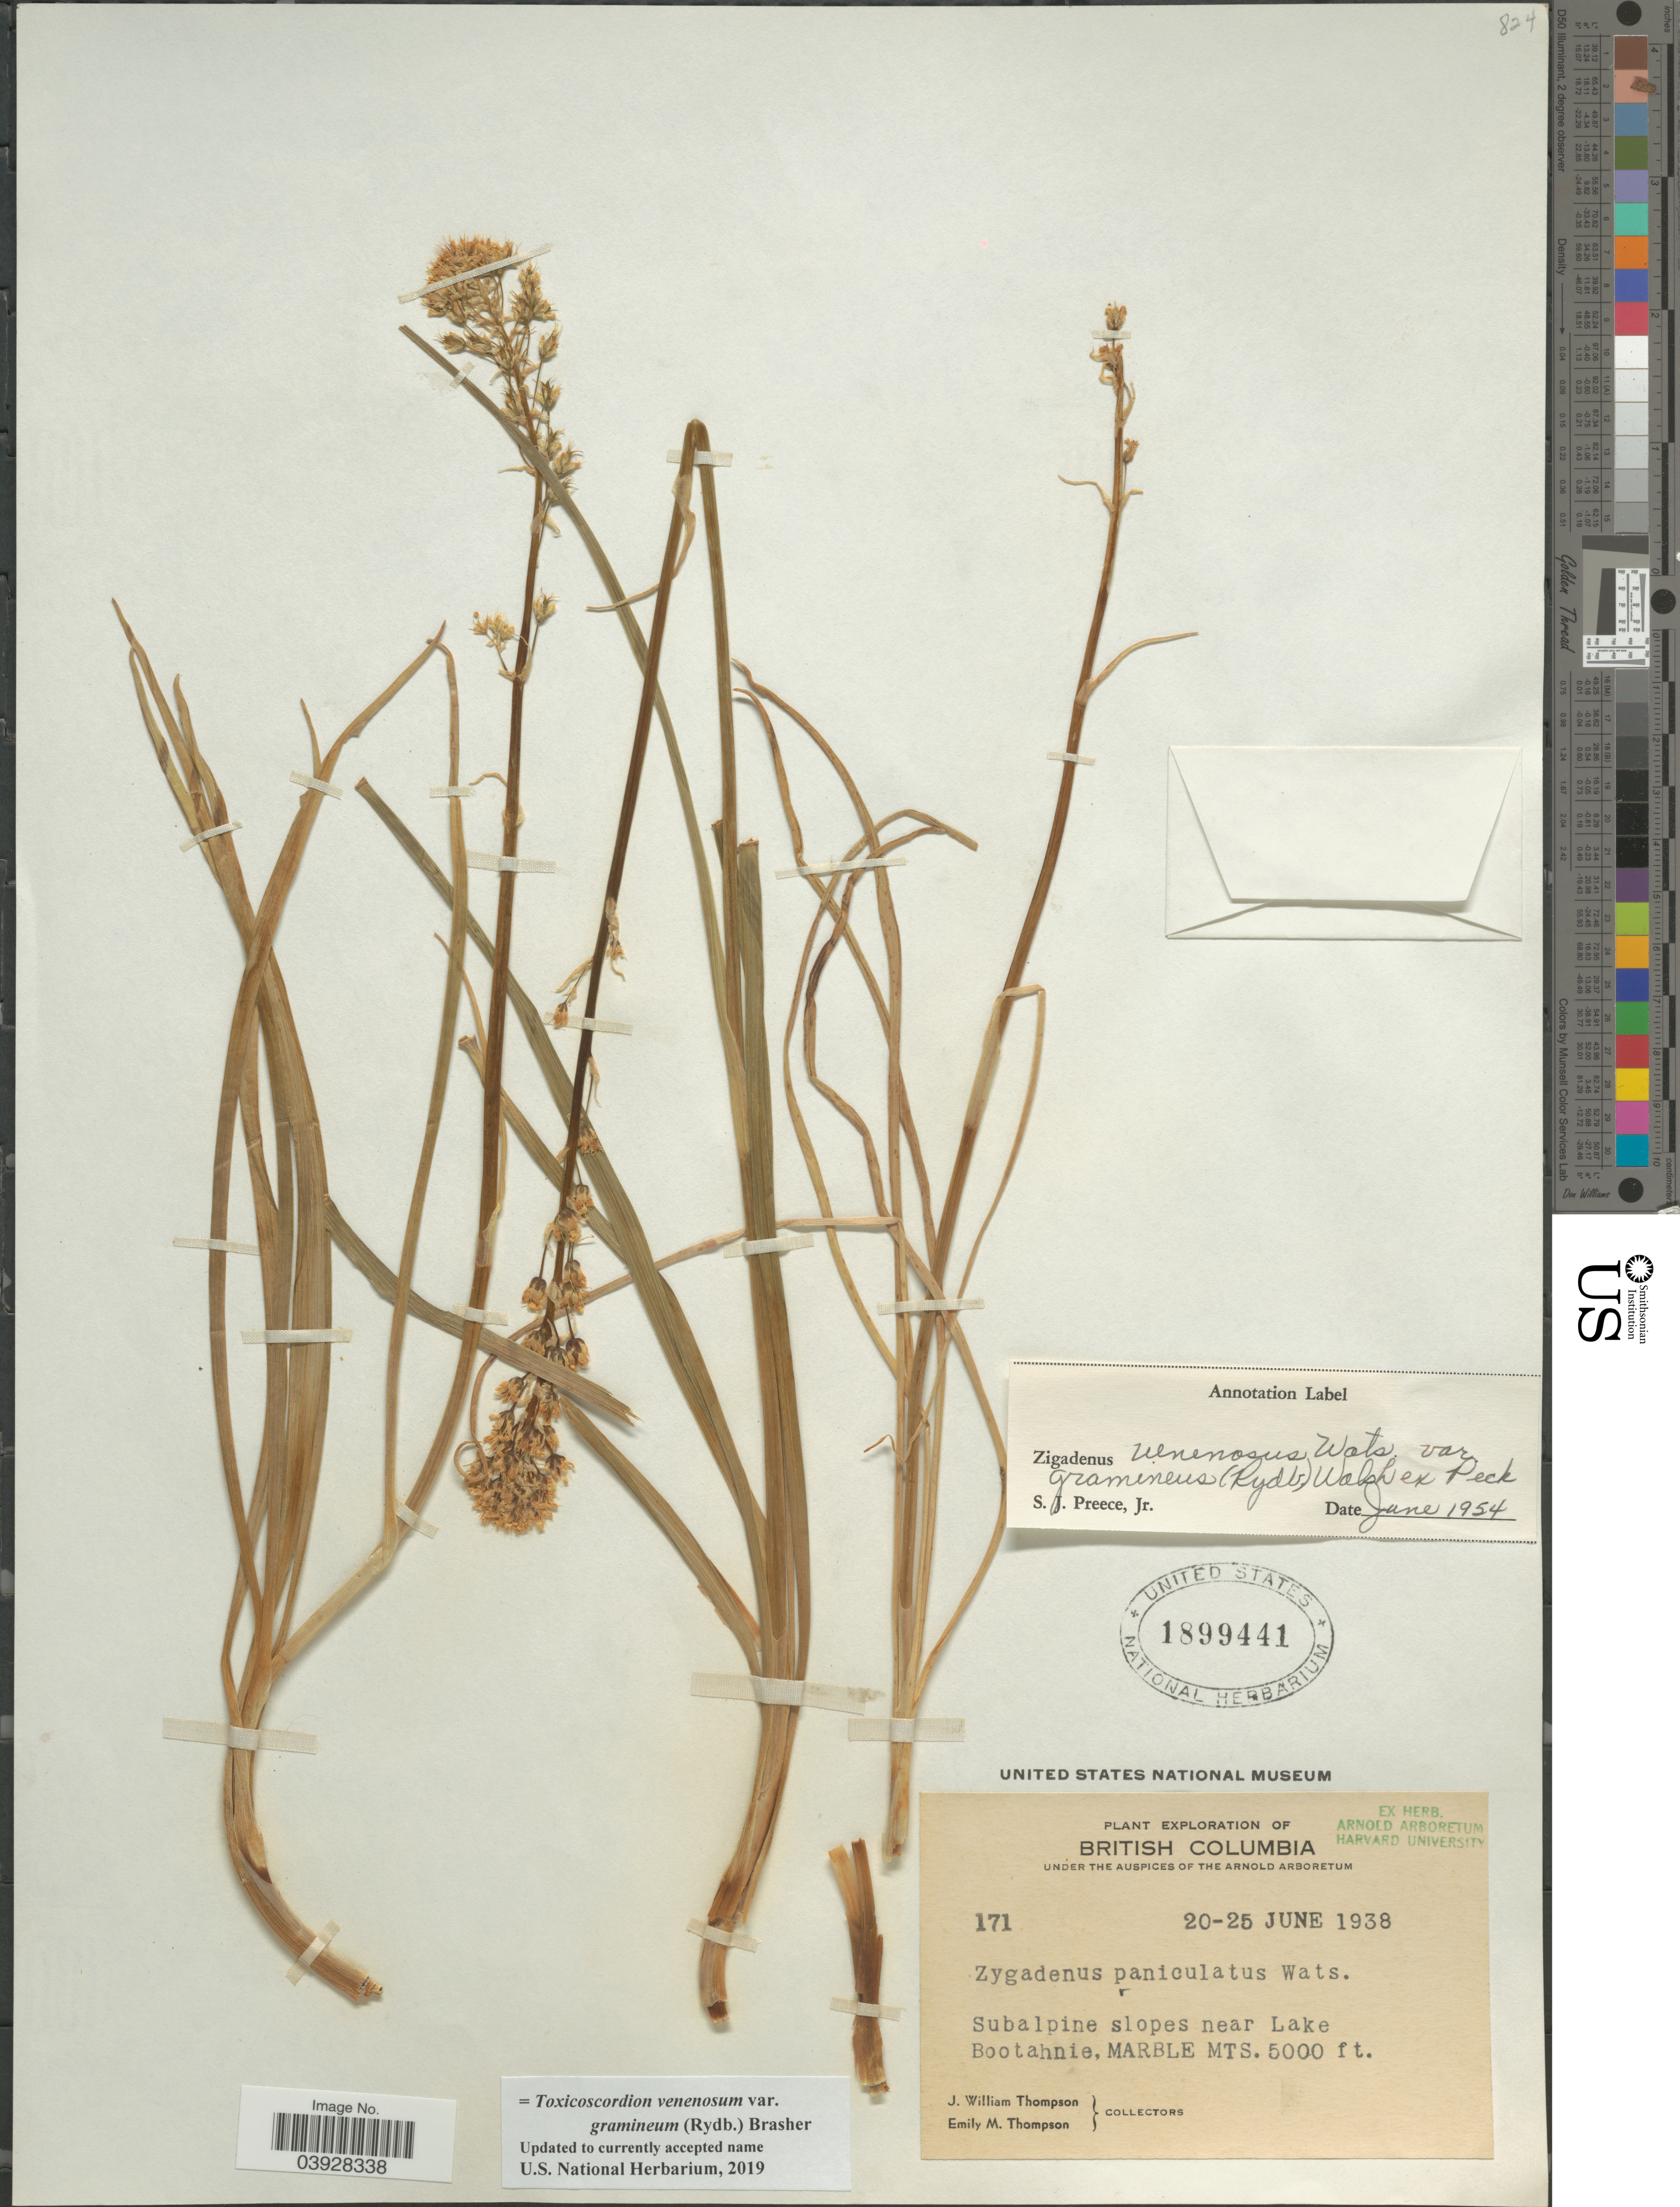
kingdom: Plantae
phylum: Tracheophyta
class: Liliopsida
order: Liliales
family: Melanthiaceae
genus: Toxicoscordion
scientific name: Toxicoscordion venenosum var. gramineum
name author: (Rydb.) Brasher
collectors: J. W. Thompson & E. M. Thompson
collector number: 171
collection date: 1938-06-20/1938-06-25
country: Canada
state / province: British Columbia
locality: Subalpine slopes near Lake Bootahnie, Marble Mts.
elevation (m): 1524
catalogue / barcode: US 1899441